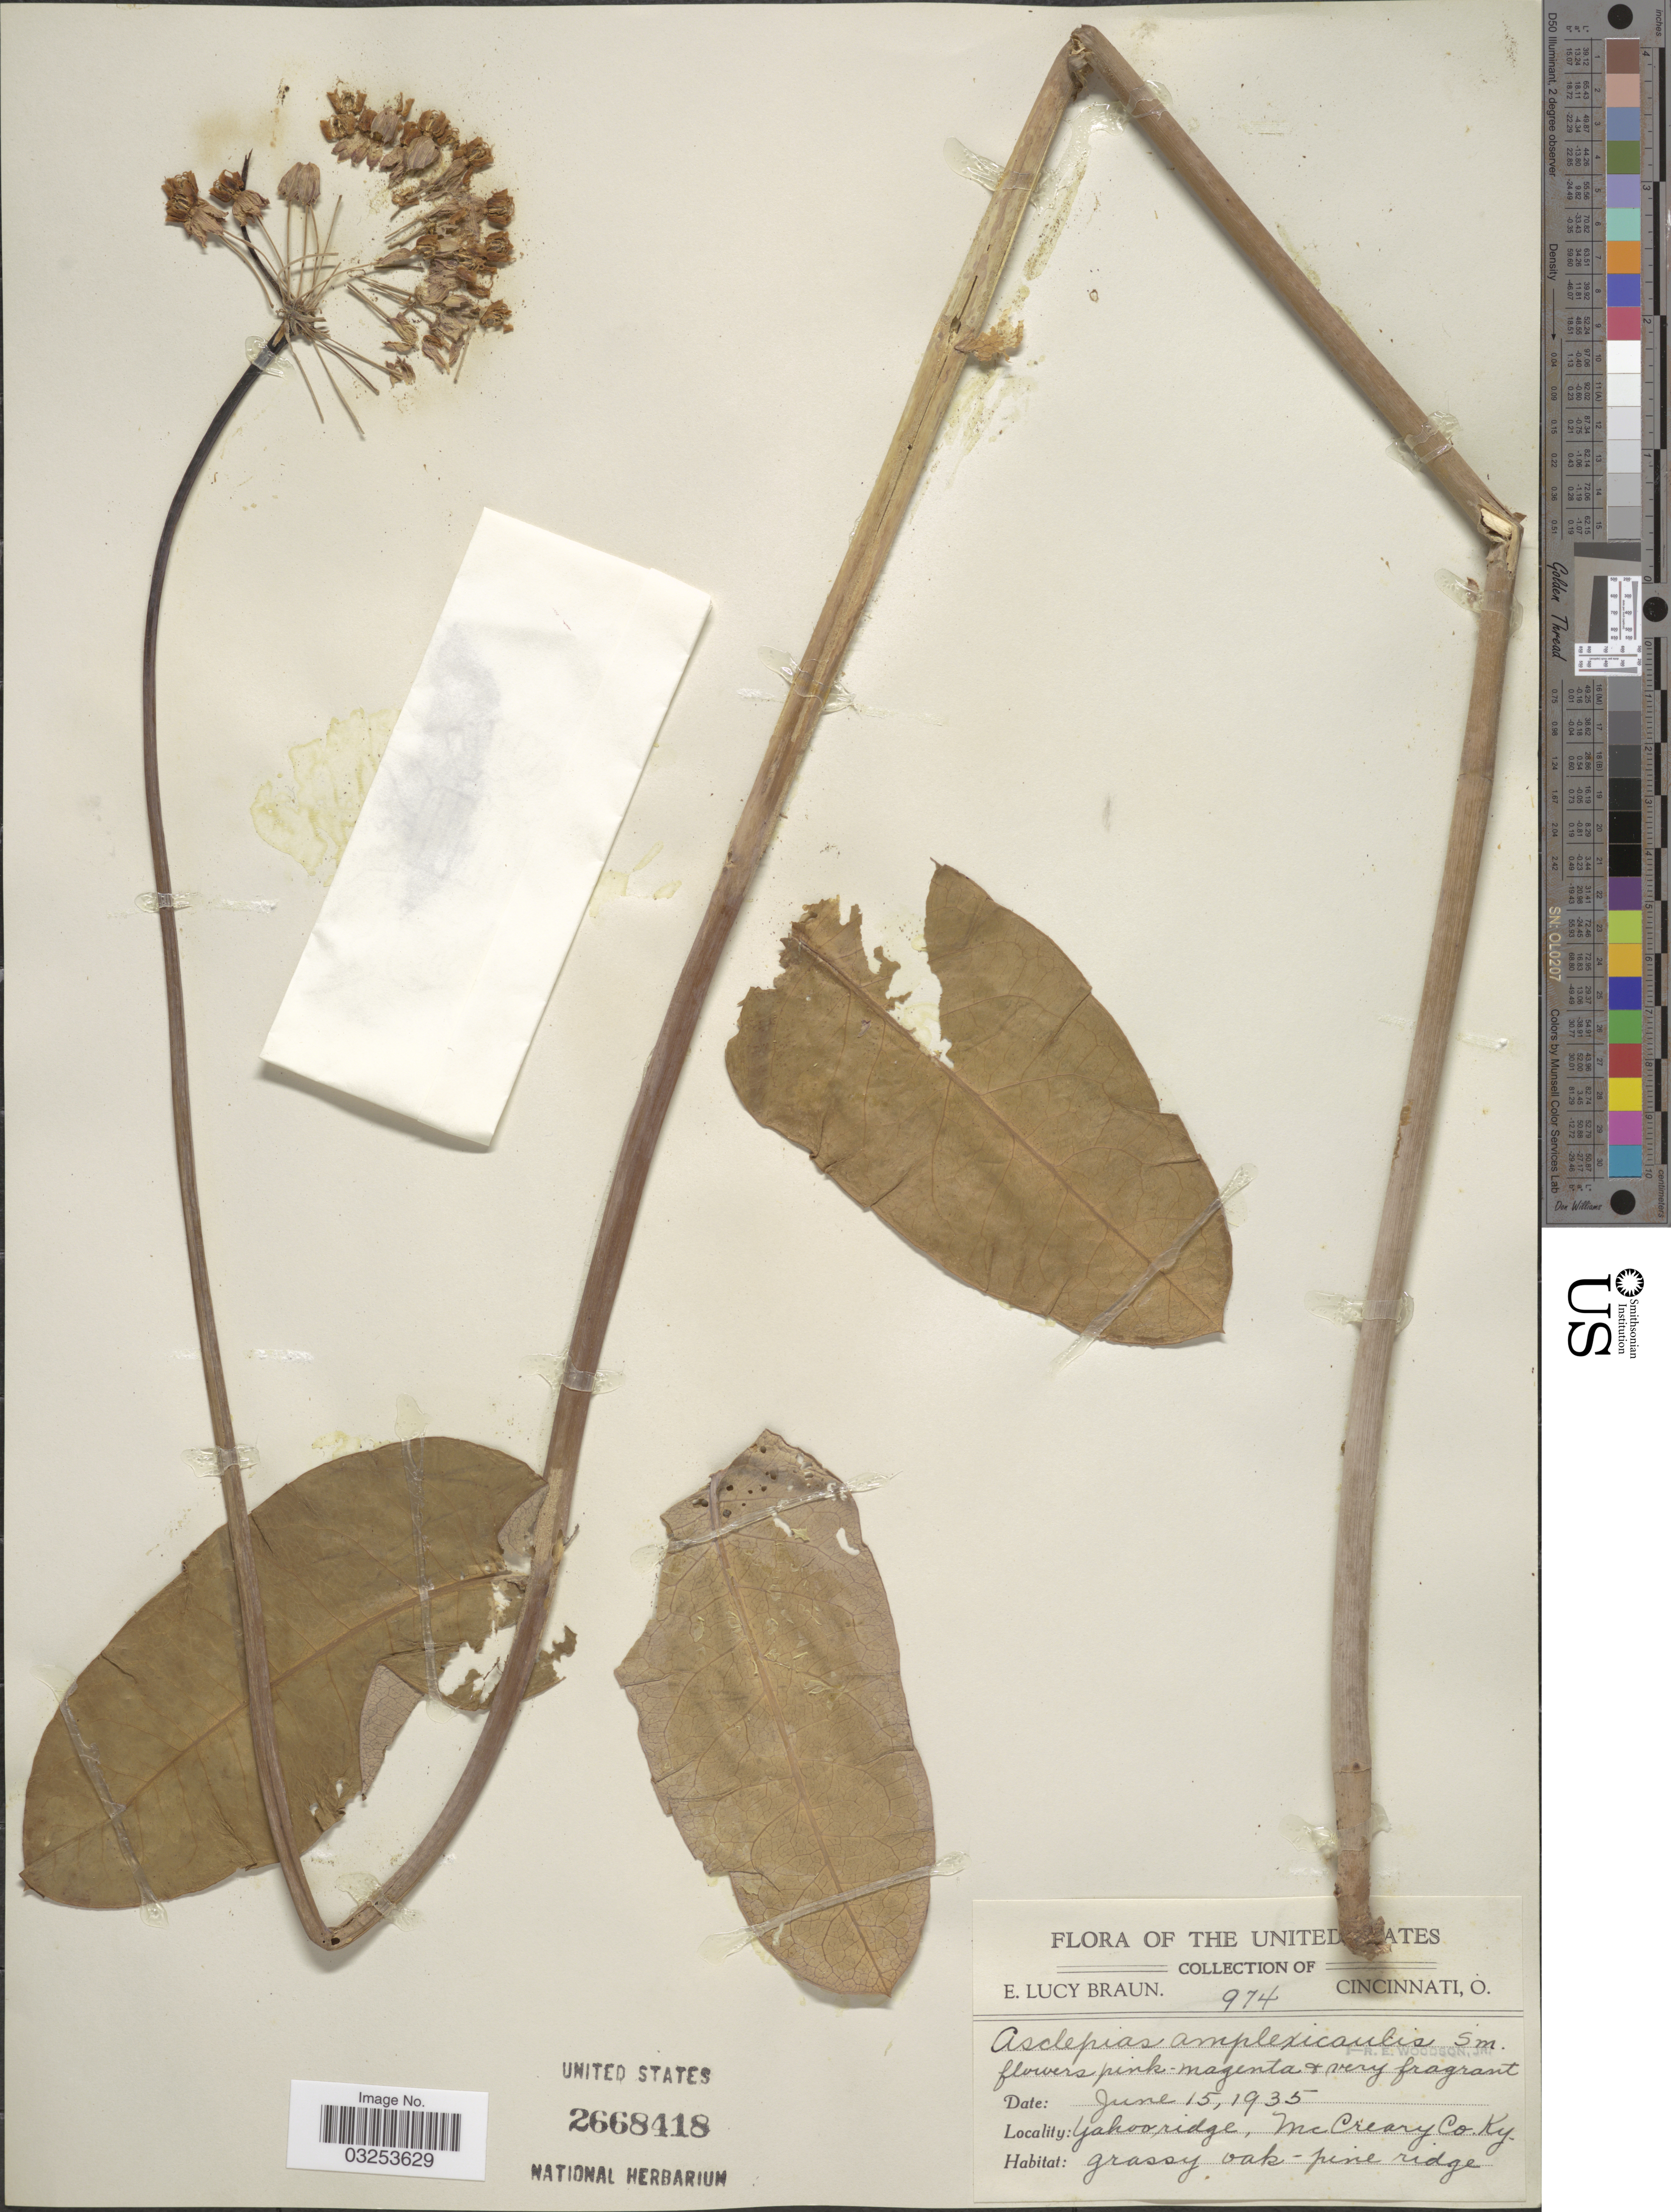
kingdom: Plantae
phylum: Tracheophyta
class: Magnoliopsida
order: Gentianales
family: Apocynaceae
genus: Asclepias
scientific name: Asclepias amplexicaulis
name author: J. Small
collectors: E. Braun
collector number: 974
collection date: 1935-06-15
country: United States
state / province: Kentucky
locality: Yahoo ridge, McCreary Co.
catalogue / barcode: US 2668418